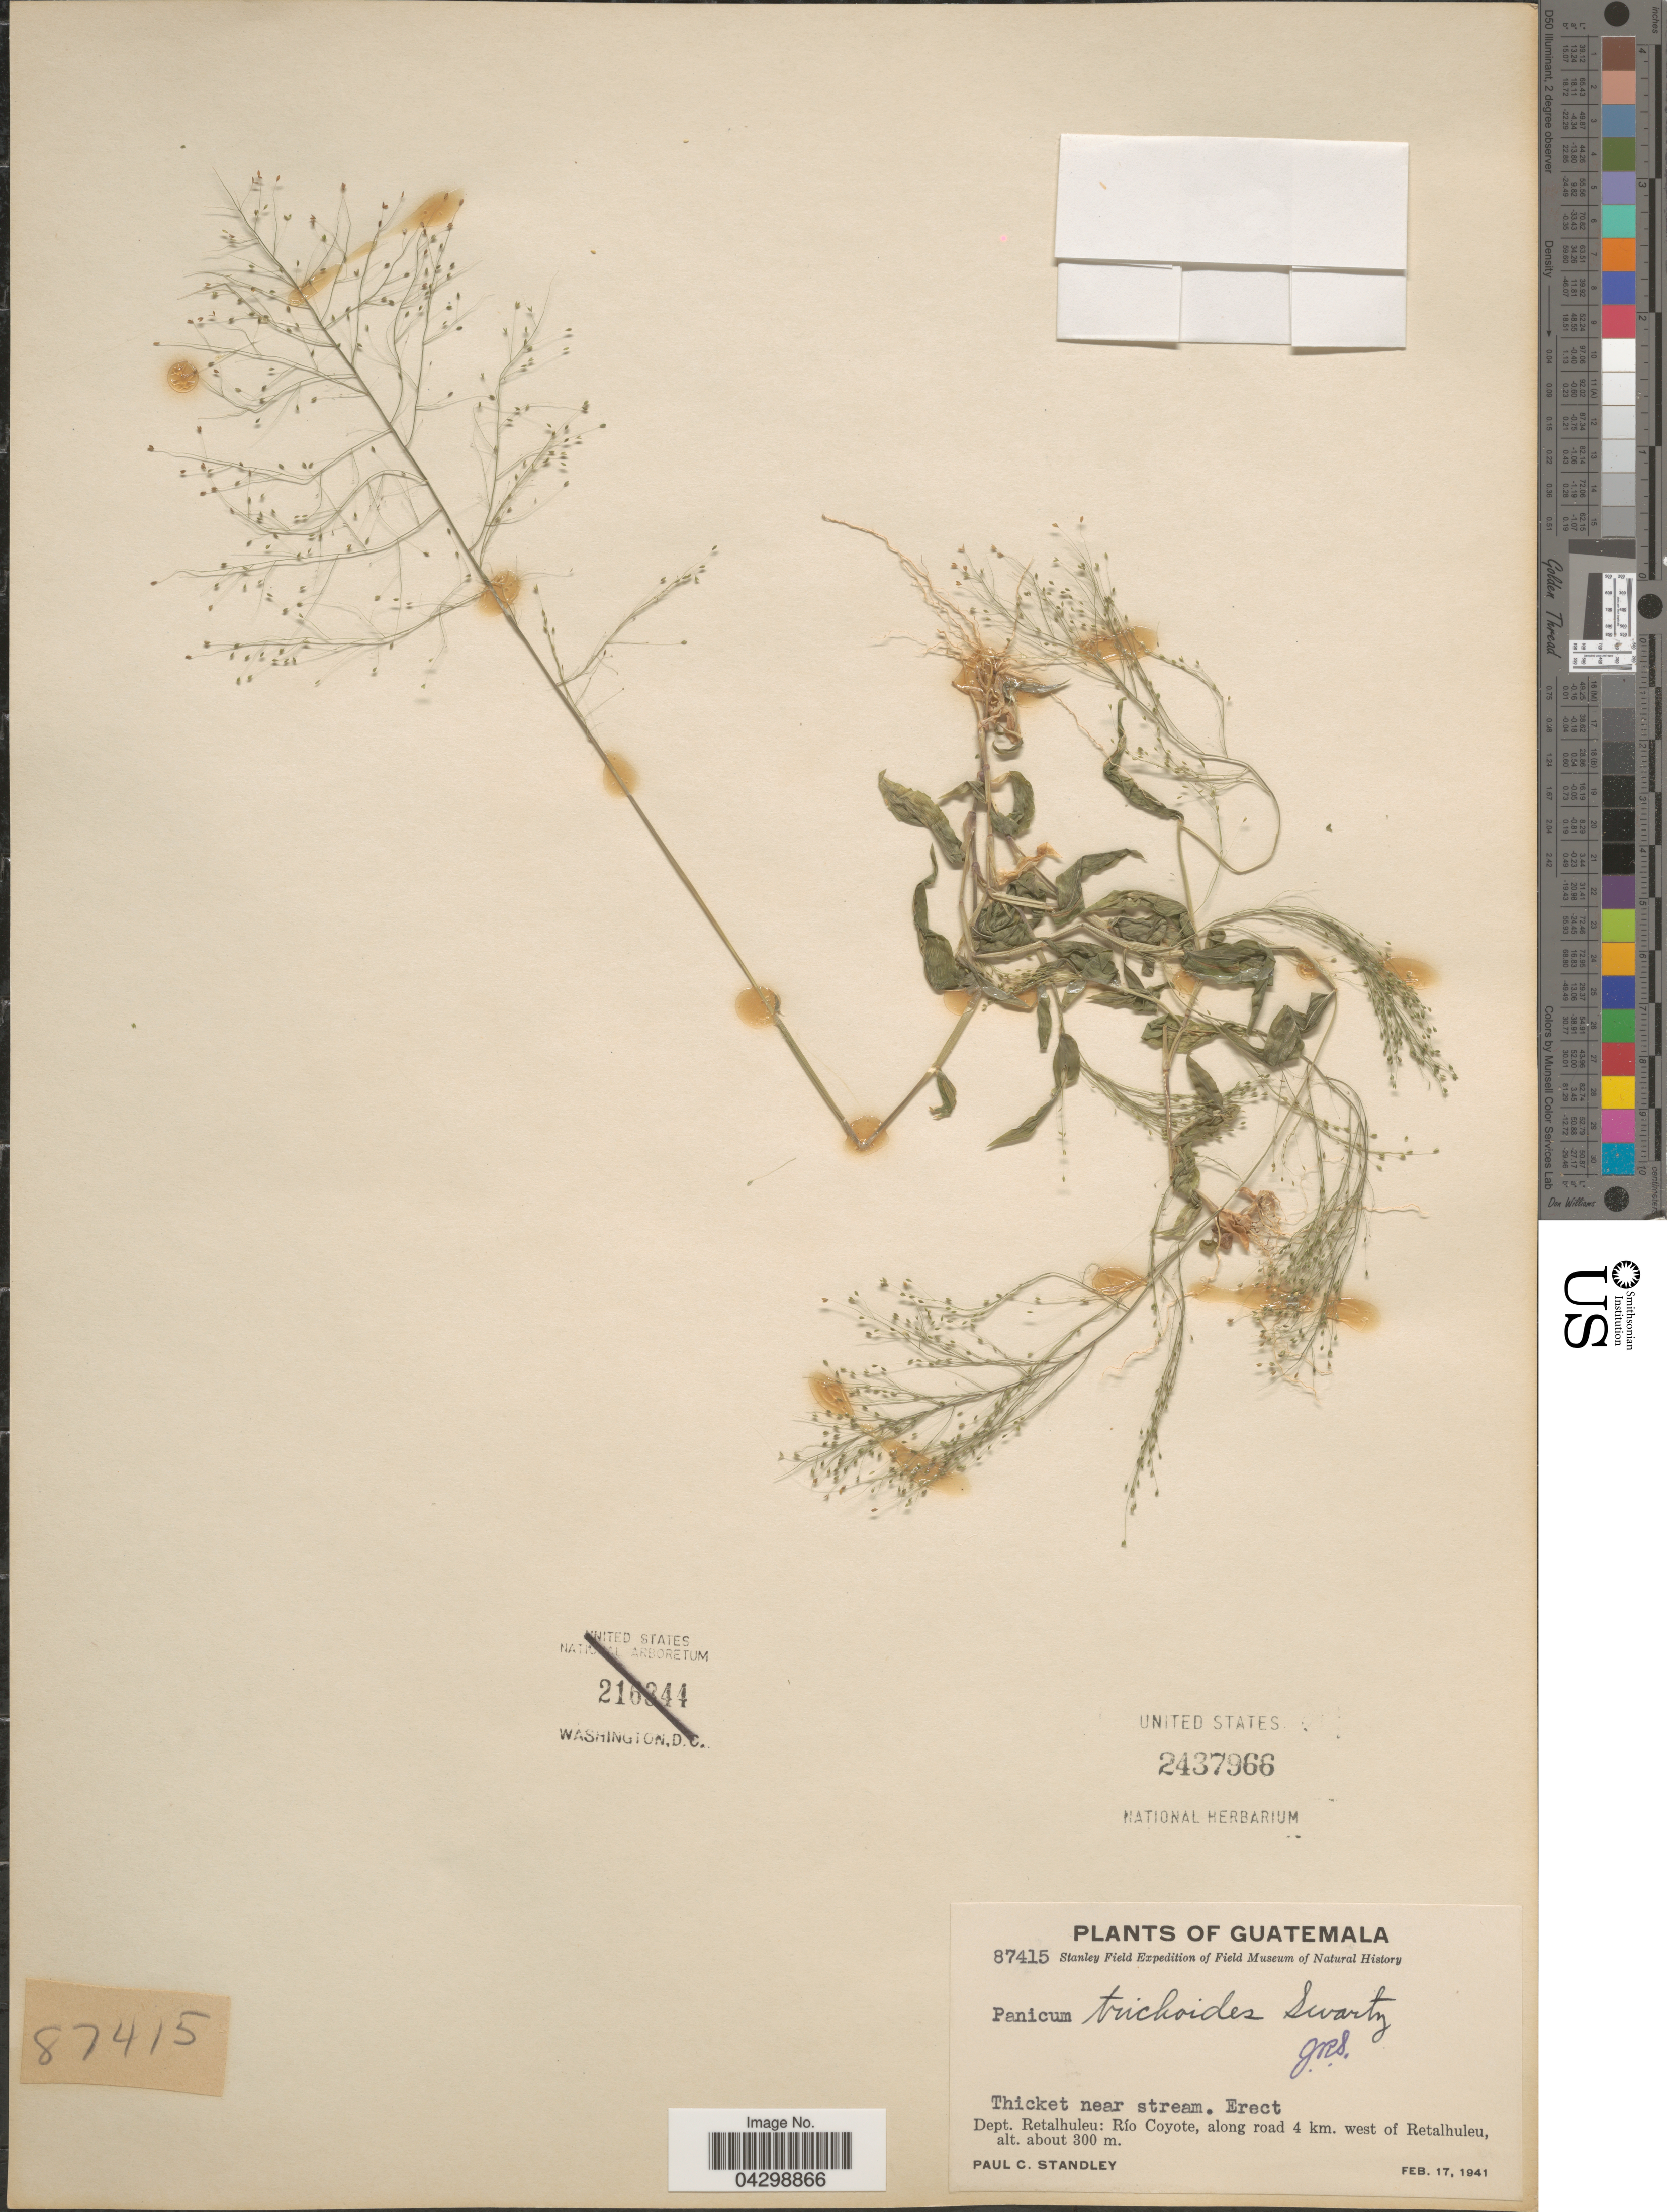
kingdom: Plantae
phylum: Tracheophyta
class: Liliopsida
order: Poales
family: Poaceae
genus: Panicum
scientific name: Panicum trichoides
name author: Sw.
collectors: P. C. Standley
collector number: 87415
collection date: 1941-02-17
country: Guatemala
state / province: Retalhuleu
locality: Stanley Field Expedition. Thicket near stream. Dept. Retalhuleu: Río Coyote, along road 4 km. west of Retalhuleu.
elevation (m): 300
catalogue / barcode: US 2437966